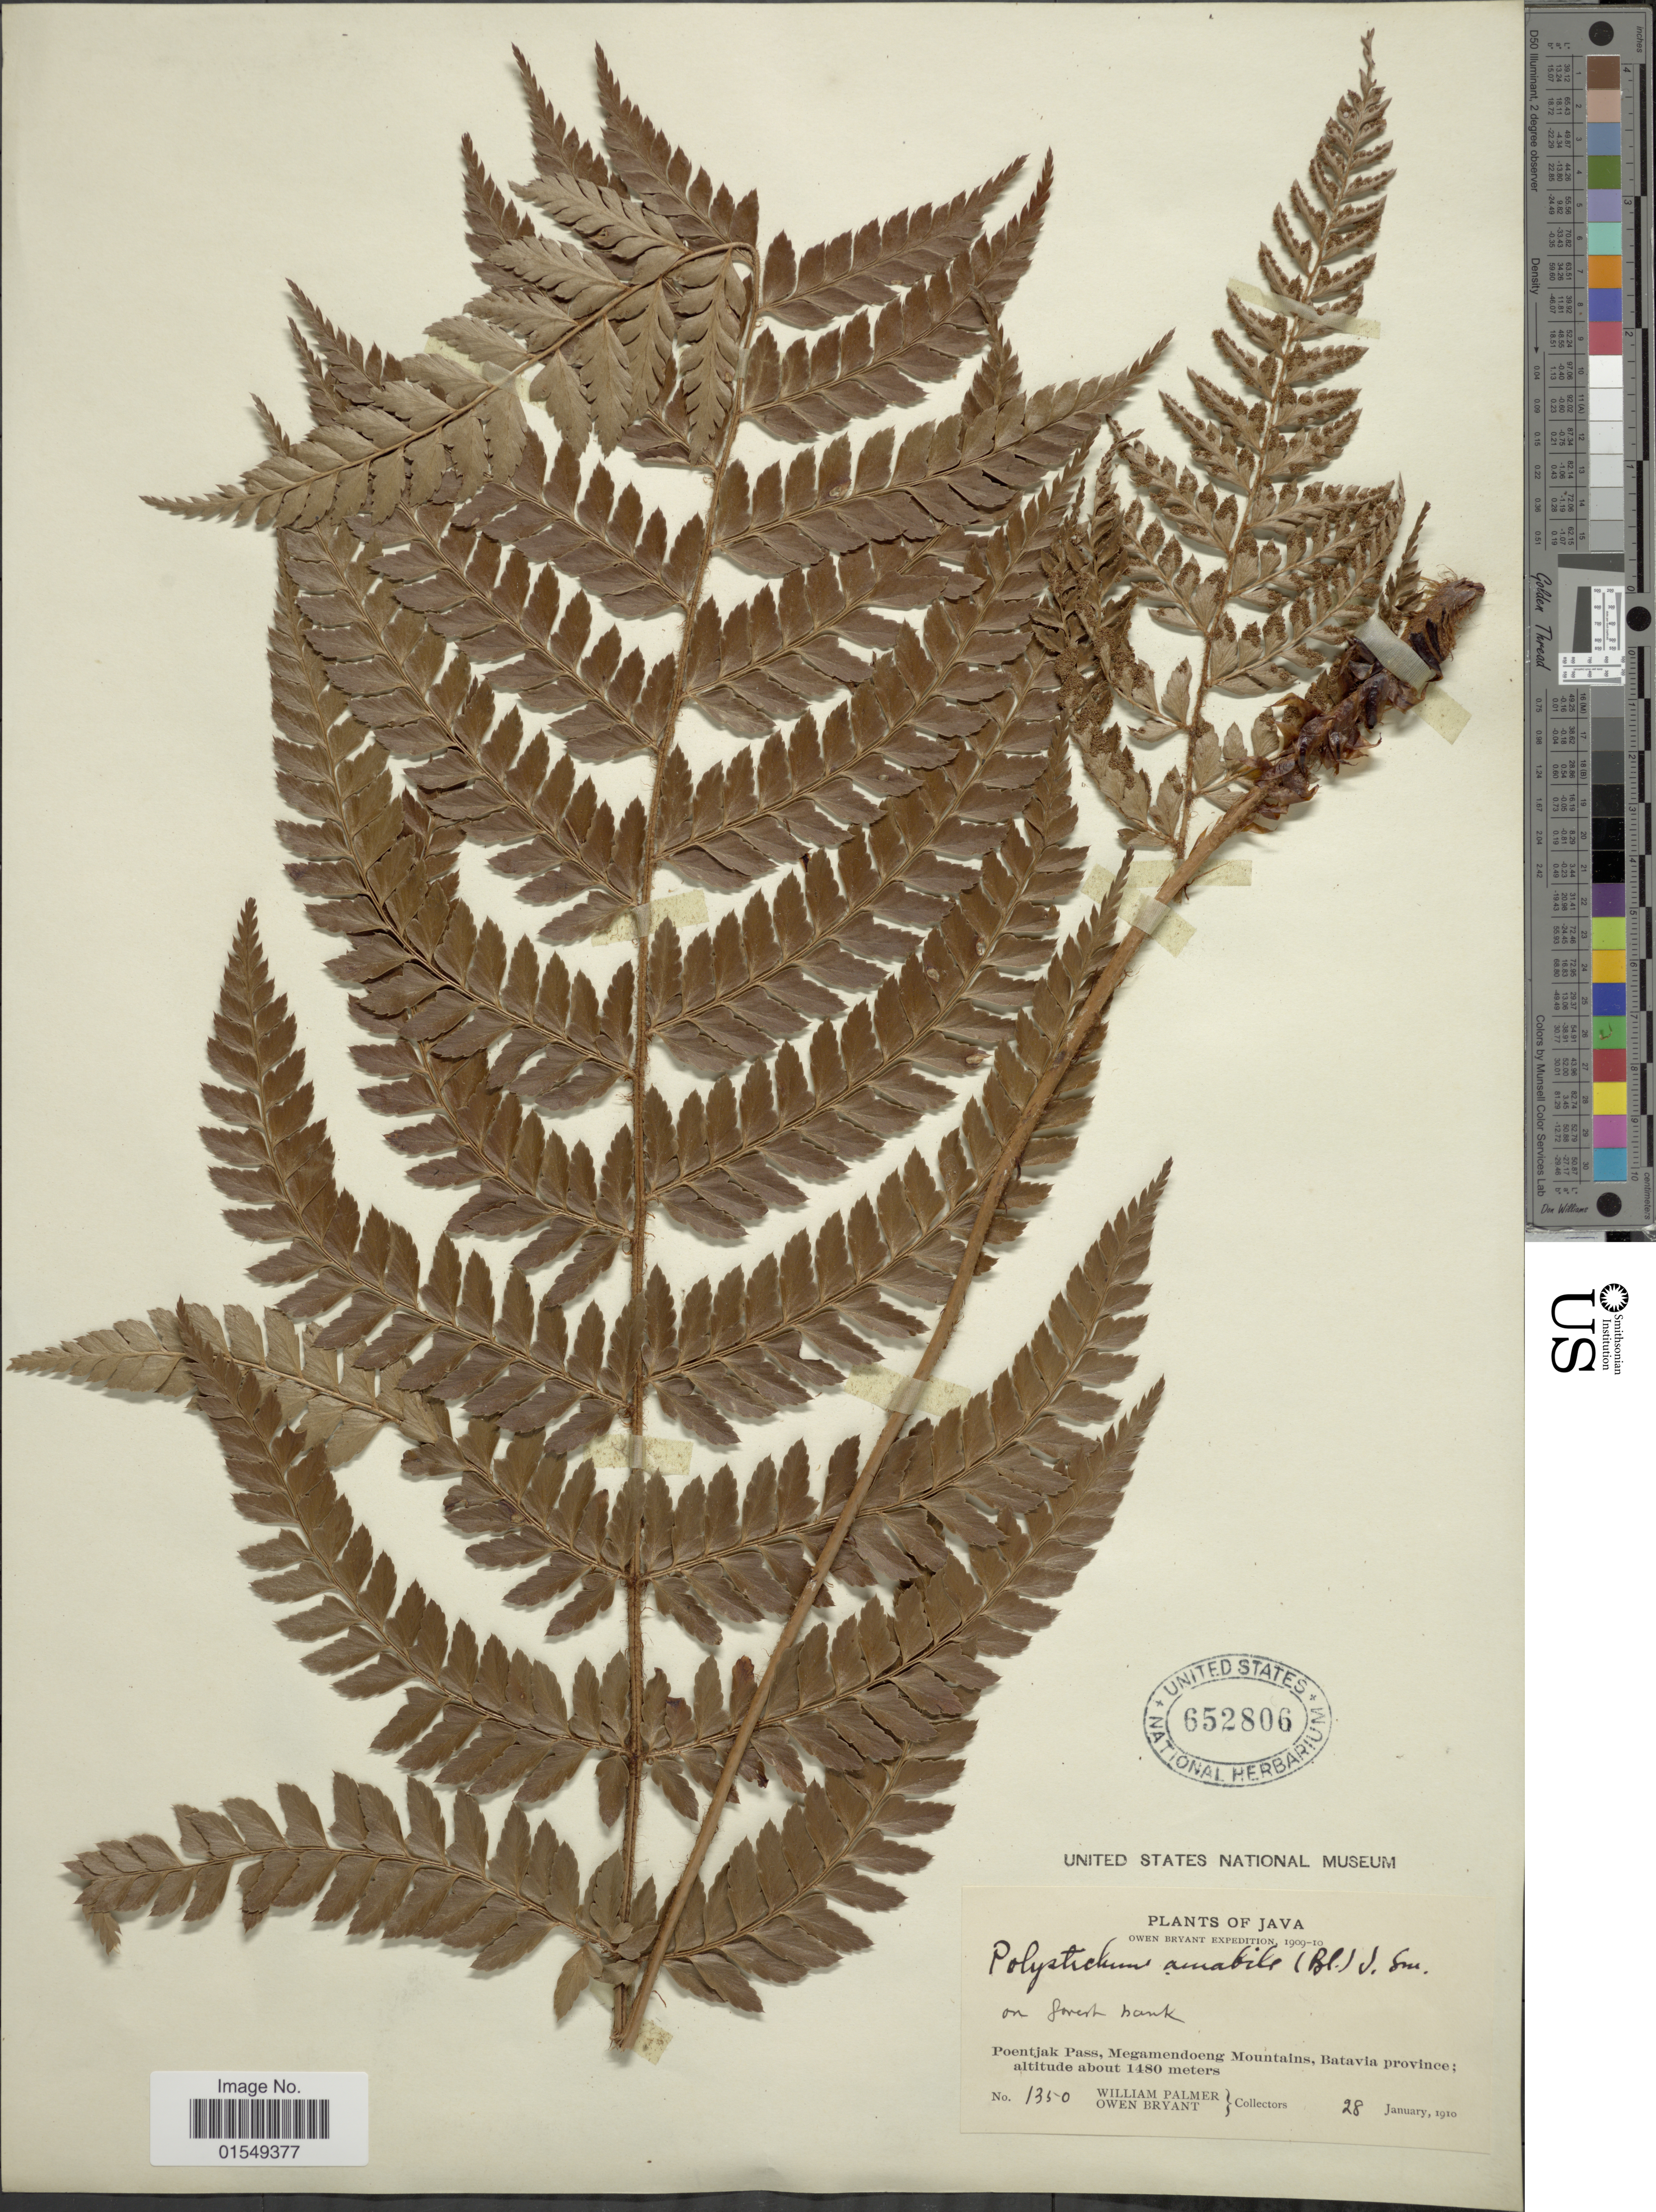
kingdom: Plantae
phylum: Tracheophyta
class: Polypodiopsida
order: Polypodiales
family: Dryopteridaceae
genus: Arachniodes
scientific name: Arachniodes amabilis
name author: (Blume) Tindale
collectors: W. Palmer & O. Bryant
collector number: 1350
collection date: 1910-01-28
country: Indonesia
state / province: Java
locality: Poentjak Pass, Megamendoeng Mountains, Batavia province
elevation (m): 1480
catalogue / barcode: US 652806